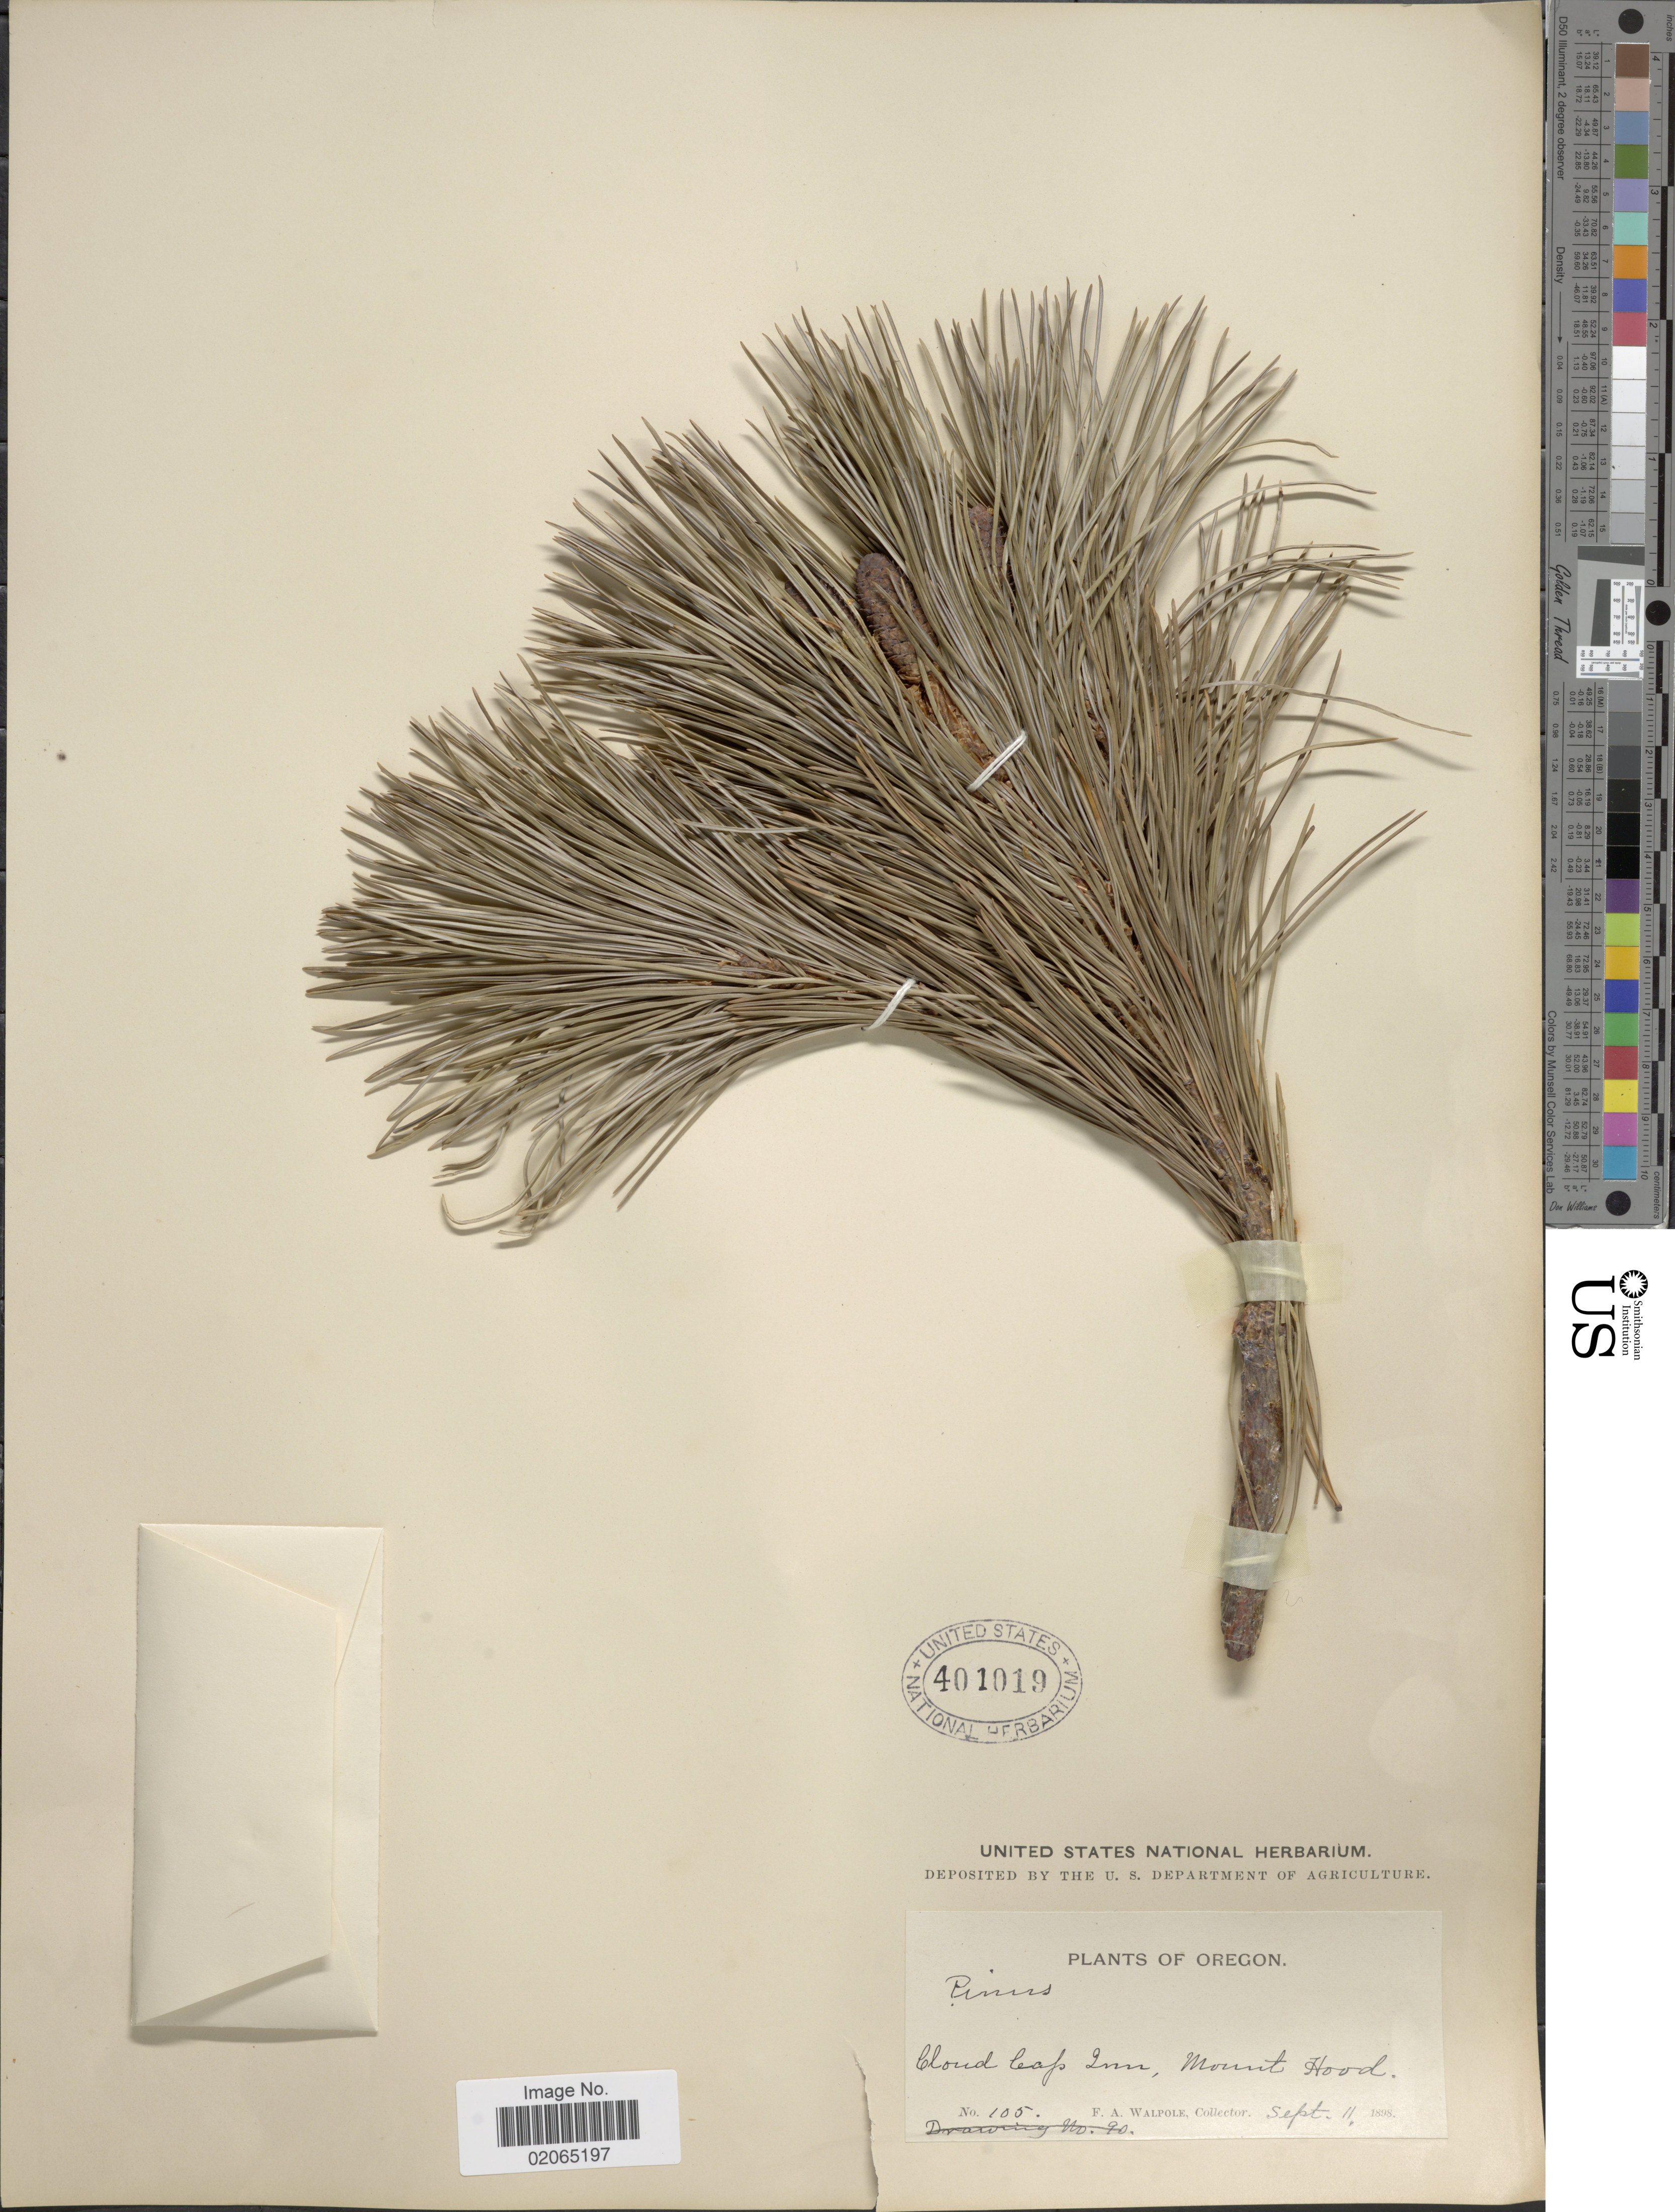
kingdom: Plantae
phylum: Tracheophyta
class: Pinopsida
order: Pinales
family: Pinaceae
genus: Pinus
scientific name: Pinus sp.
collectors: F. Walpole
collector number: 105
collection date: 1898-09-11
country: United States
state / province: Oregon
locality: Cloud Cap Inn, Mount Hood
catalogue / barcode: US 401019